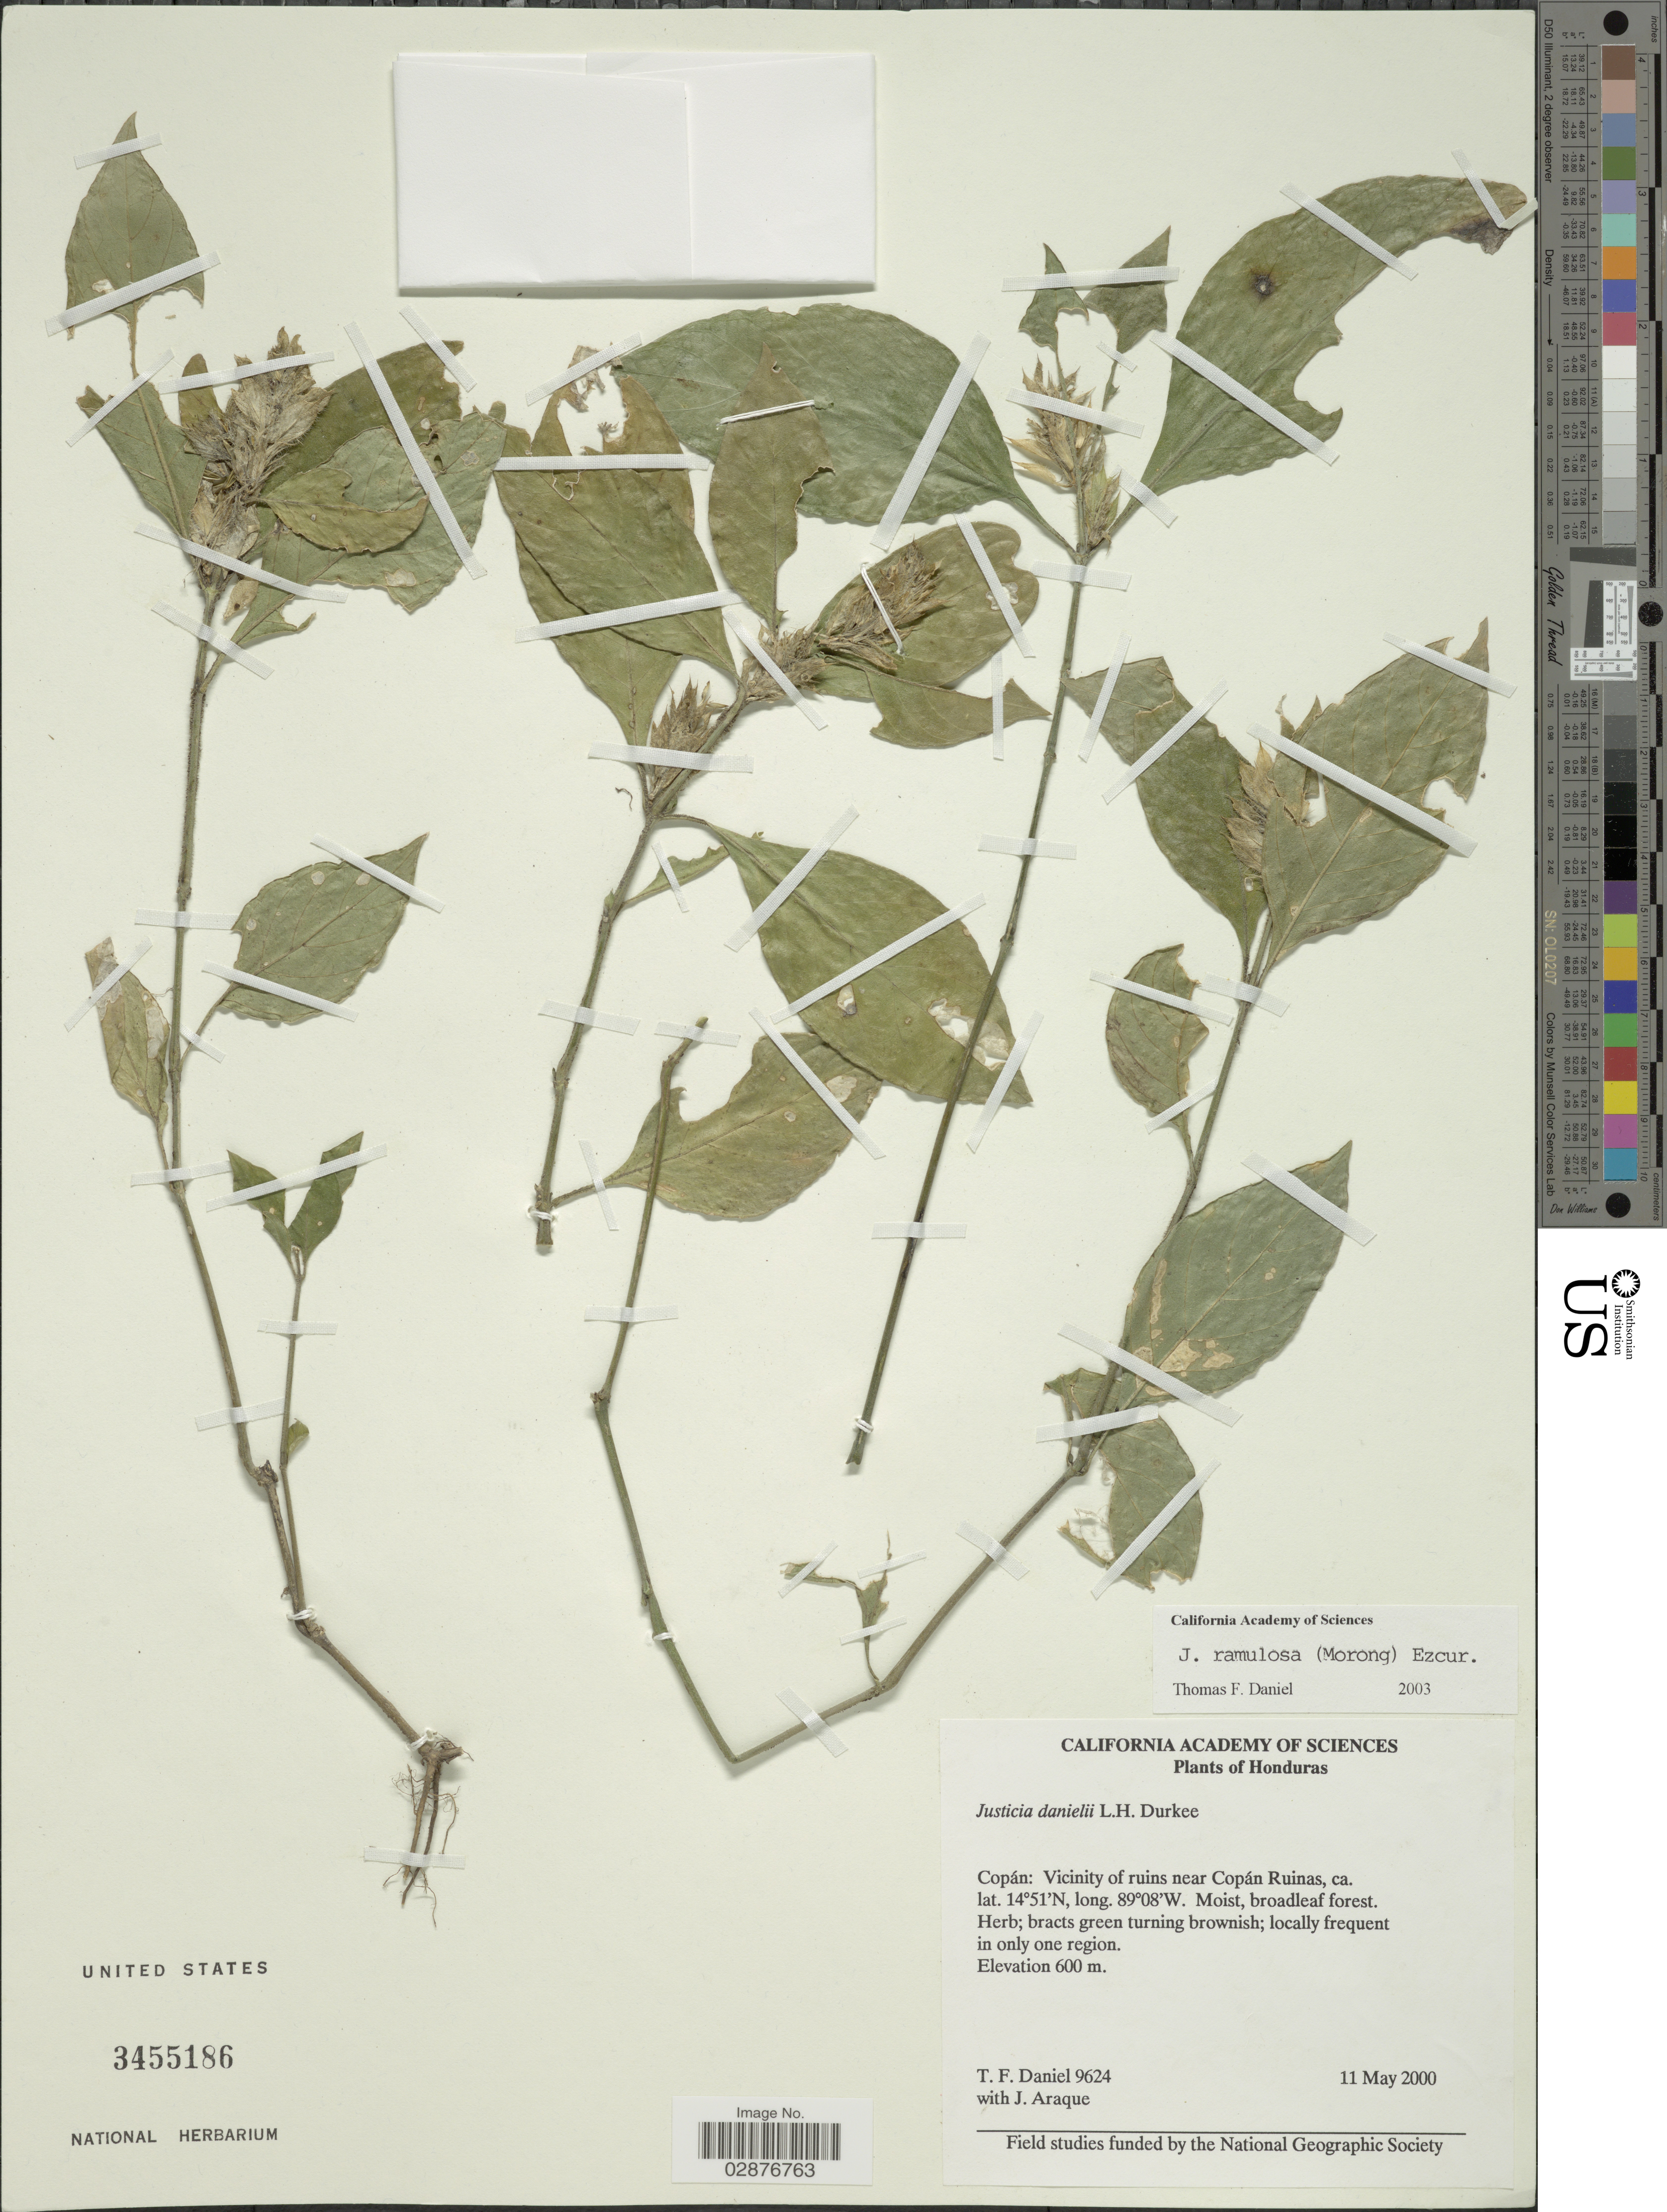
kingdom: Plantae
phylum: Tracheophyta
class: Magnoliopsida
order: Lamiales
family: Acanthaceae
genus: Justicia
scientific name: Justicia ramulosa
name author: (Morong) C. Ezcurra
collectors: T. F. Daniel & J. Araque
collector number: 9624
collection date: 2000-05-11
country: Honduras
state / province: Copán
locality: Vicinity of ruins near Copán Ruinas.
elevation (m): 600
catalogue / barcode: US 3455186